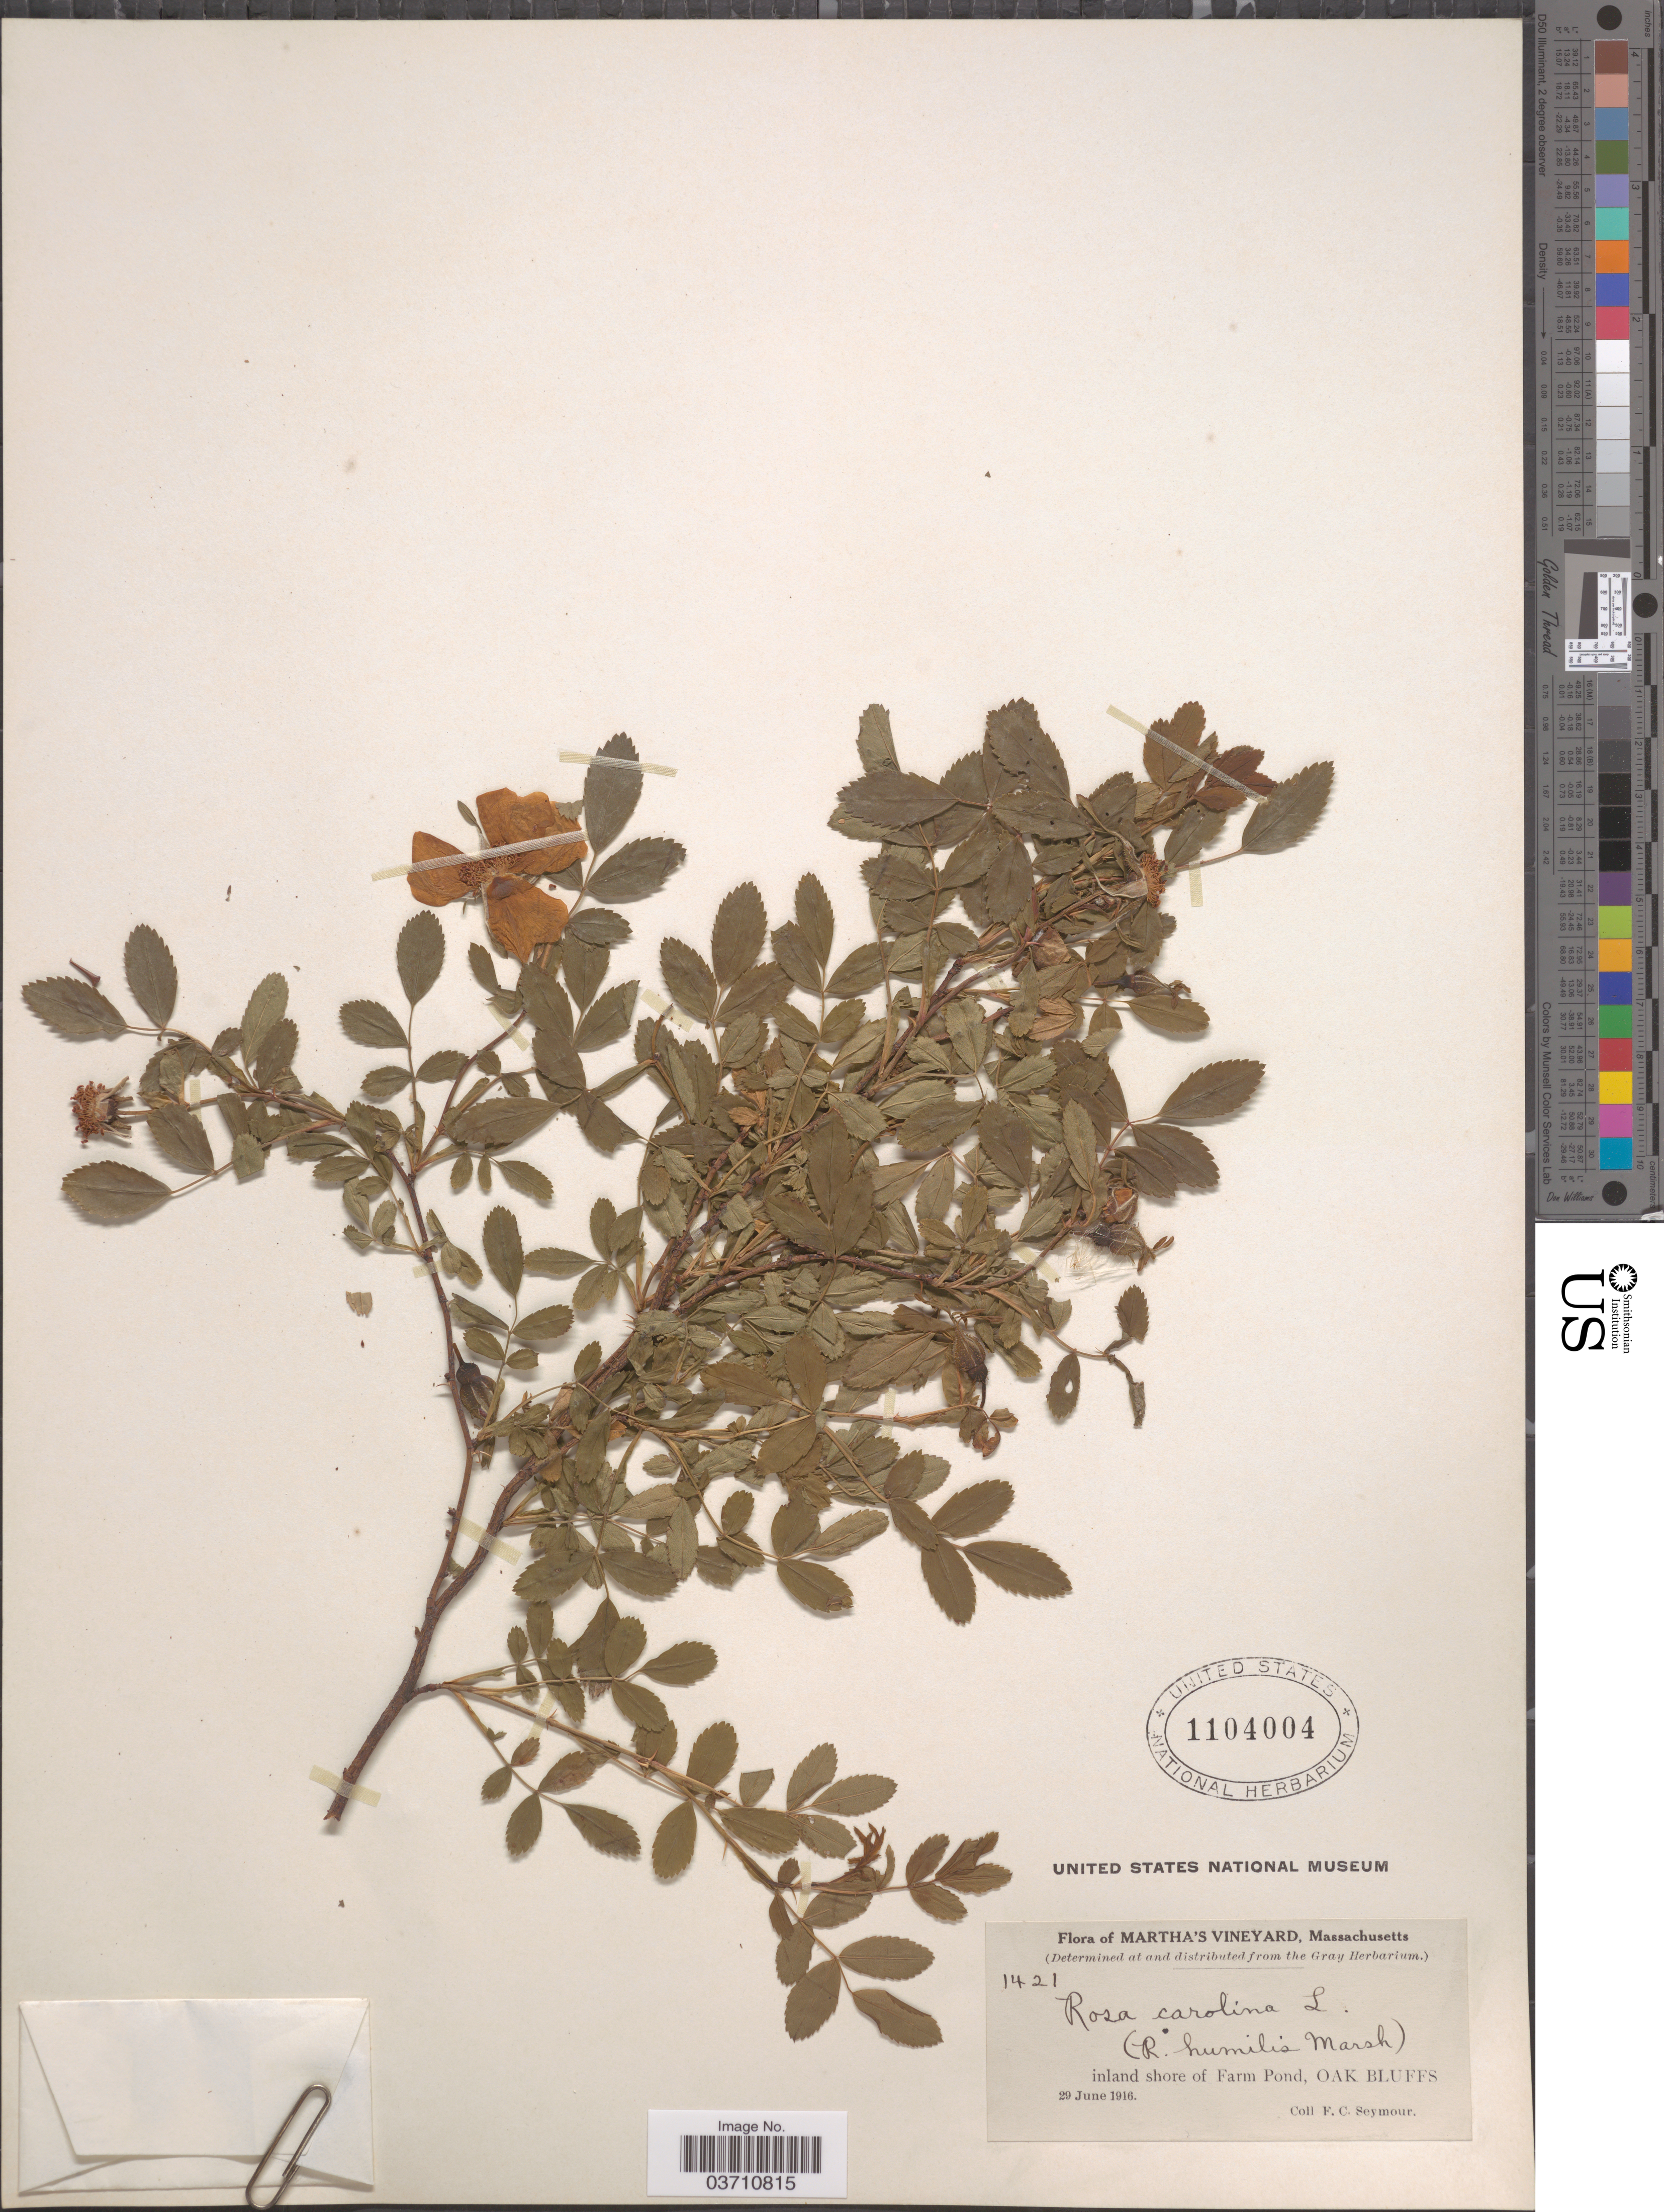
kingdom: Plantae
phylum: Tracheophyta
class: Magnoliopsida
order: Rosales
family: Rosaceae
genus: Rosa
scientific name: Rosa carolina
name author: L.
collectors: F. C. Seymour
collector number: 1421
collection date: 1916-06-29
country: United States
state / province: Massachusetts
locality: Martha's Vineyard. Inland shore of Farm Pond, Oak Bluffs.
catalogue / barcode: US 1104004